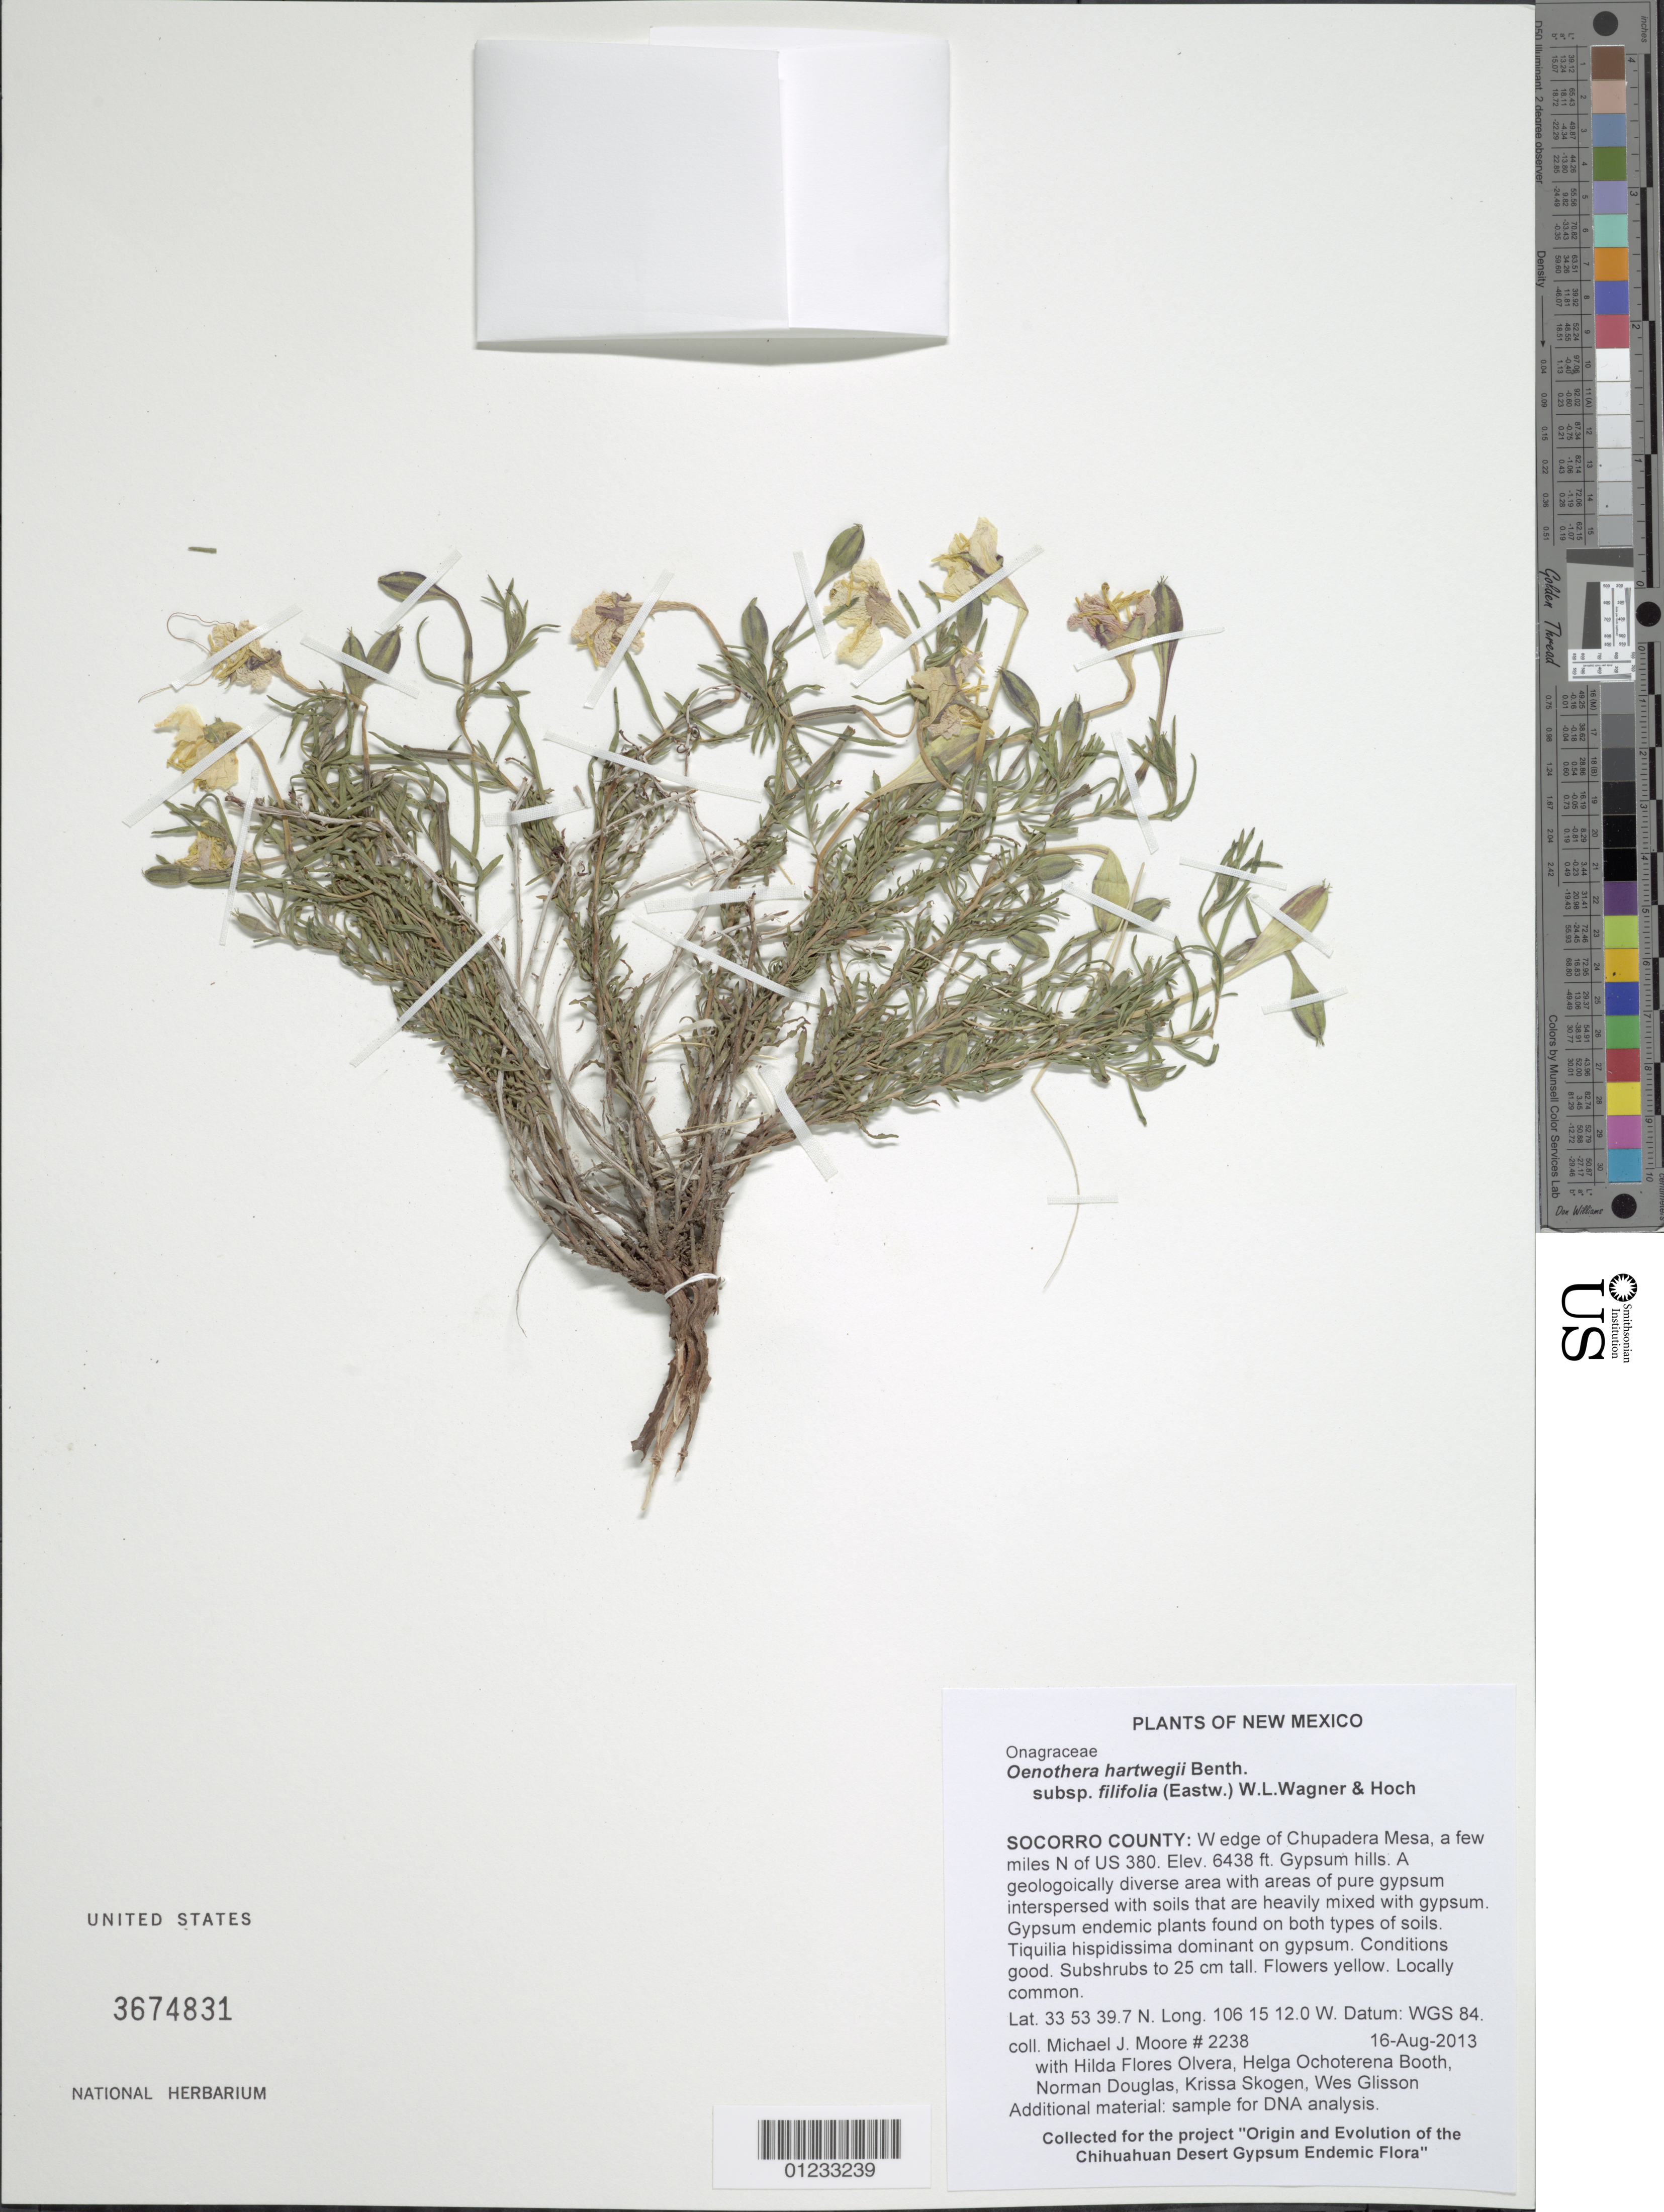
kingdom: Plantae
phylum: Tracheophyta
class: Magnoliopsida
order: Myrtales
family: Onagraceae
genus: Oenothera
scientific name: Oenothera hartwegii subsp. filifolia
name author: (Eastw.) W.L. Wagner & Hoch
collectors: M. J. Moore, H. Flores Olvera, H. Ochoterena-Booth, N. Douglas, K. Skogen & W. Glisson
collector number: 2238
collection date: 2009-08-15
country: United States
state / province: New Mexico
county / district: Socorro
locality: W edge of Chupadera Mesa, a few miles N of US 380.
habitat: Gypsum hills. A geologoically diverse area with areas of pure gypsum interspersed with soils that are heavily mixed with gypsum. Gypsum endemic plants found on both types of soils. Tiquilia hispidissima dominant on gypsum. Conditions good.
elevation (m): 1962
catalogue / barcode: US 3674831